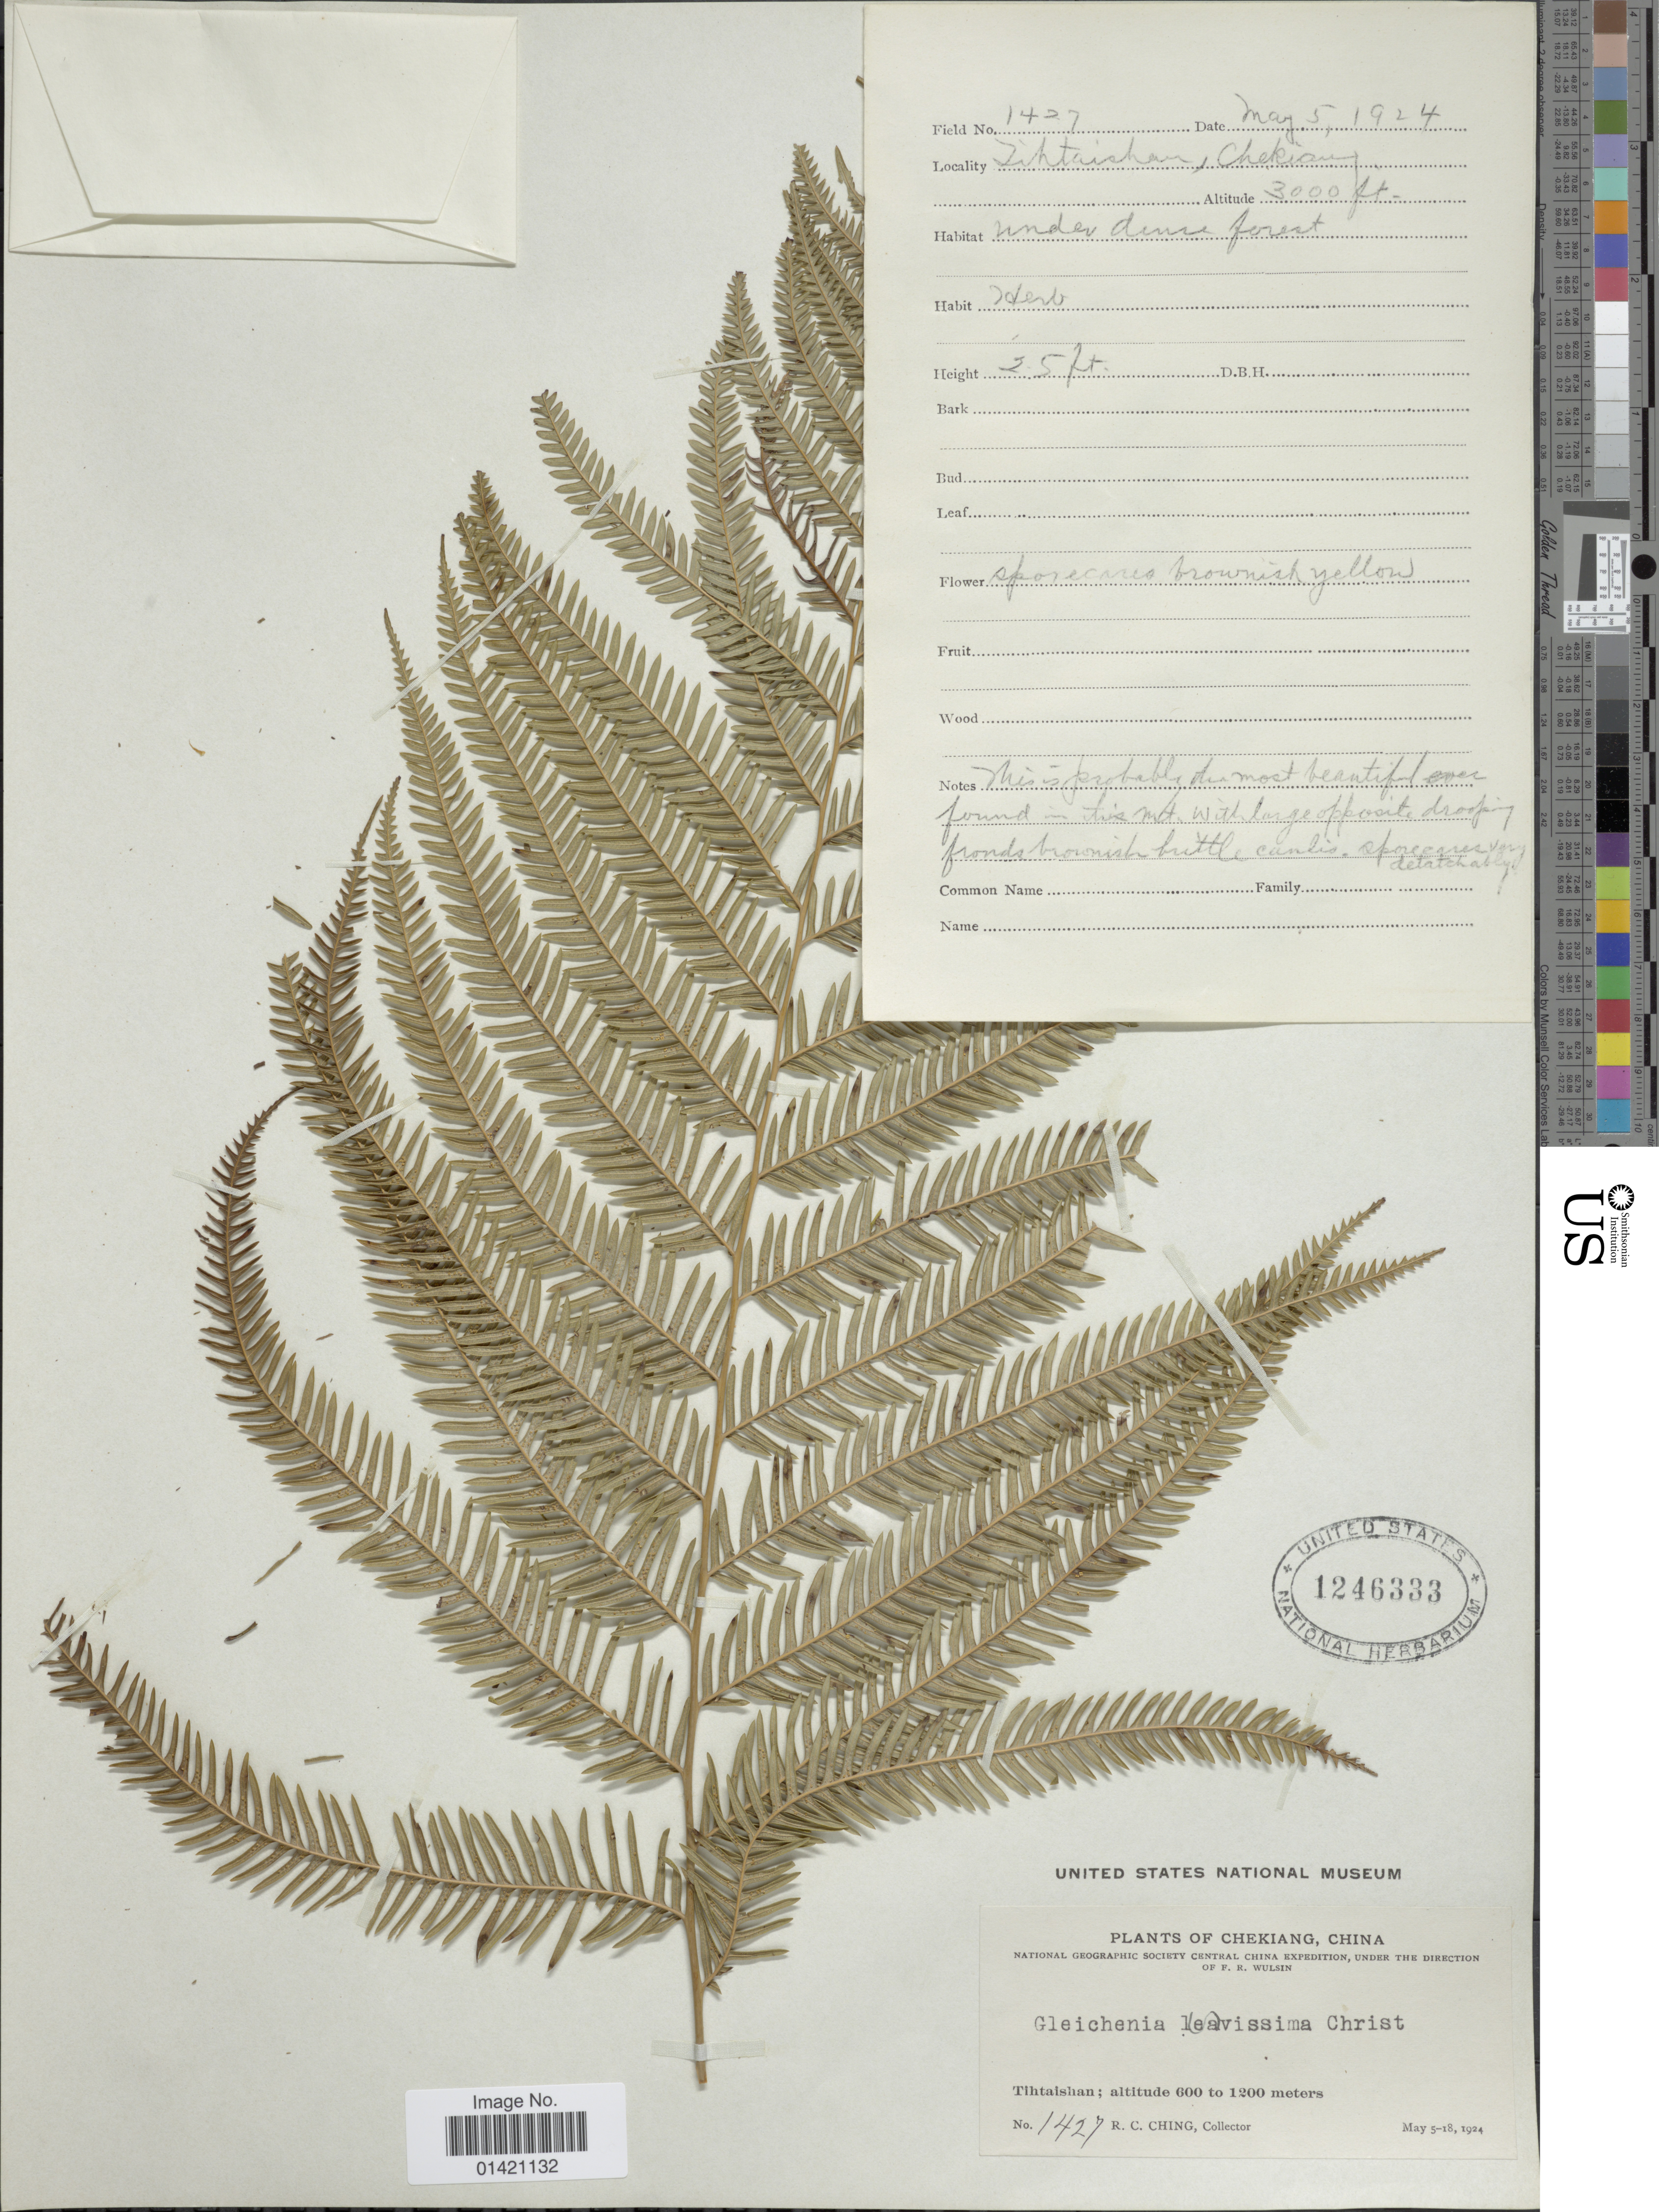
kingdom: Plantae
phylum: Tracheophyta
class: Polypodiopsida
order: Gleicheniales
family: Gleicheniaceae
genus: Diplopterygium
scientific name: Diplopterygium laevissimum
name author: (Christ) Nakai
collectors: R. C. Ching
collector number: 1427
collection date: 1924-05-05/1924-05-18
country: China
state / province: Zhejiang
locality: Chekiang. Tihtalshan.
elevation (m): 600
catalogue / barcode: US 1246333